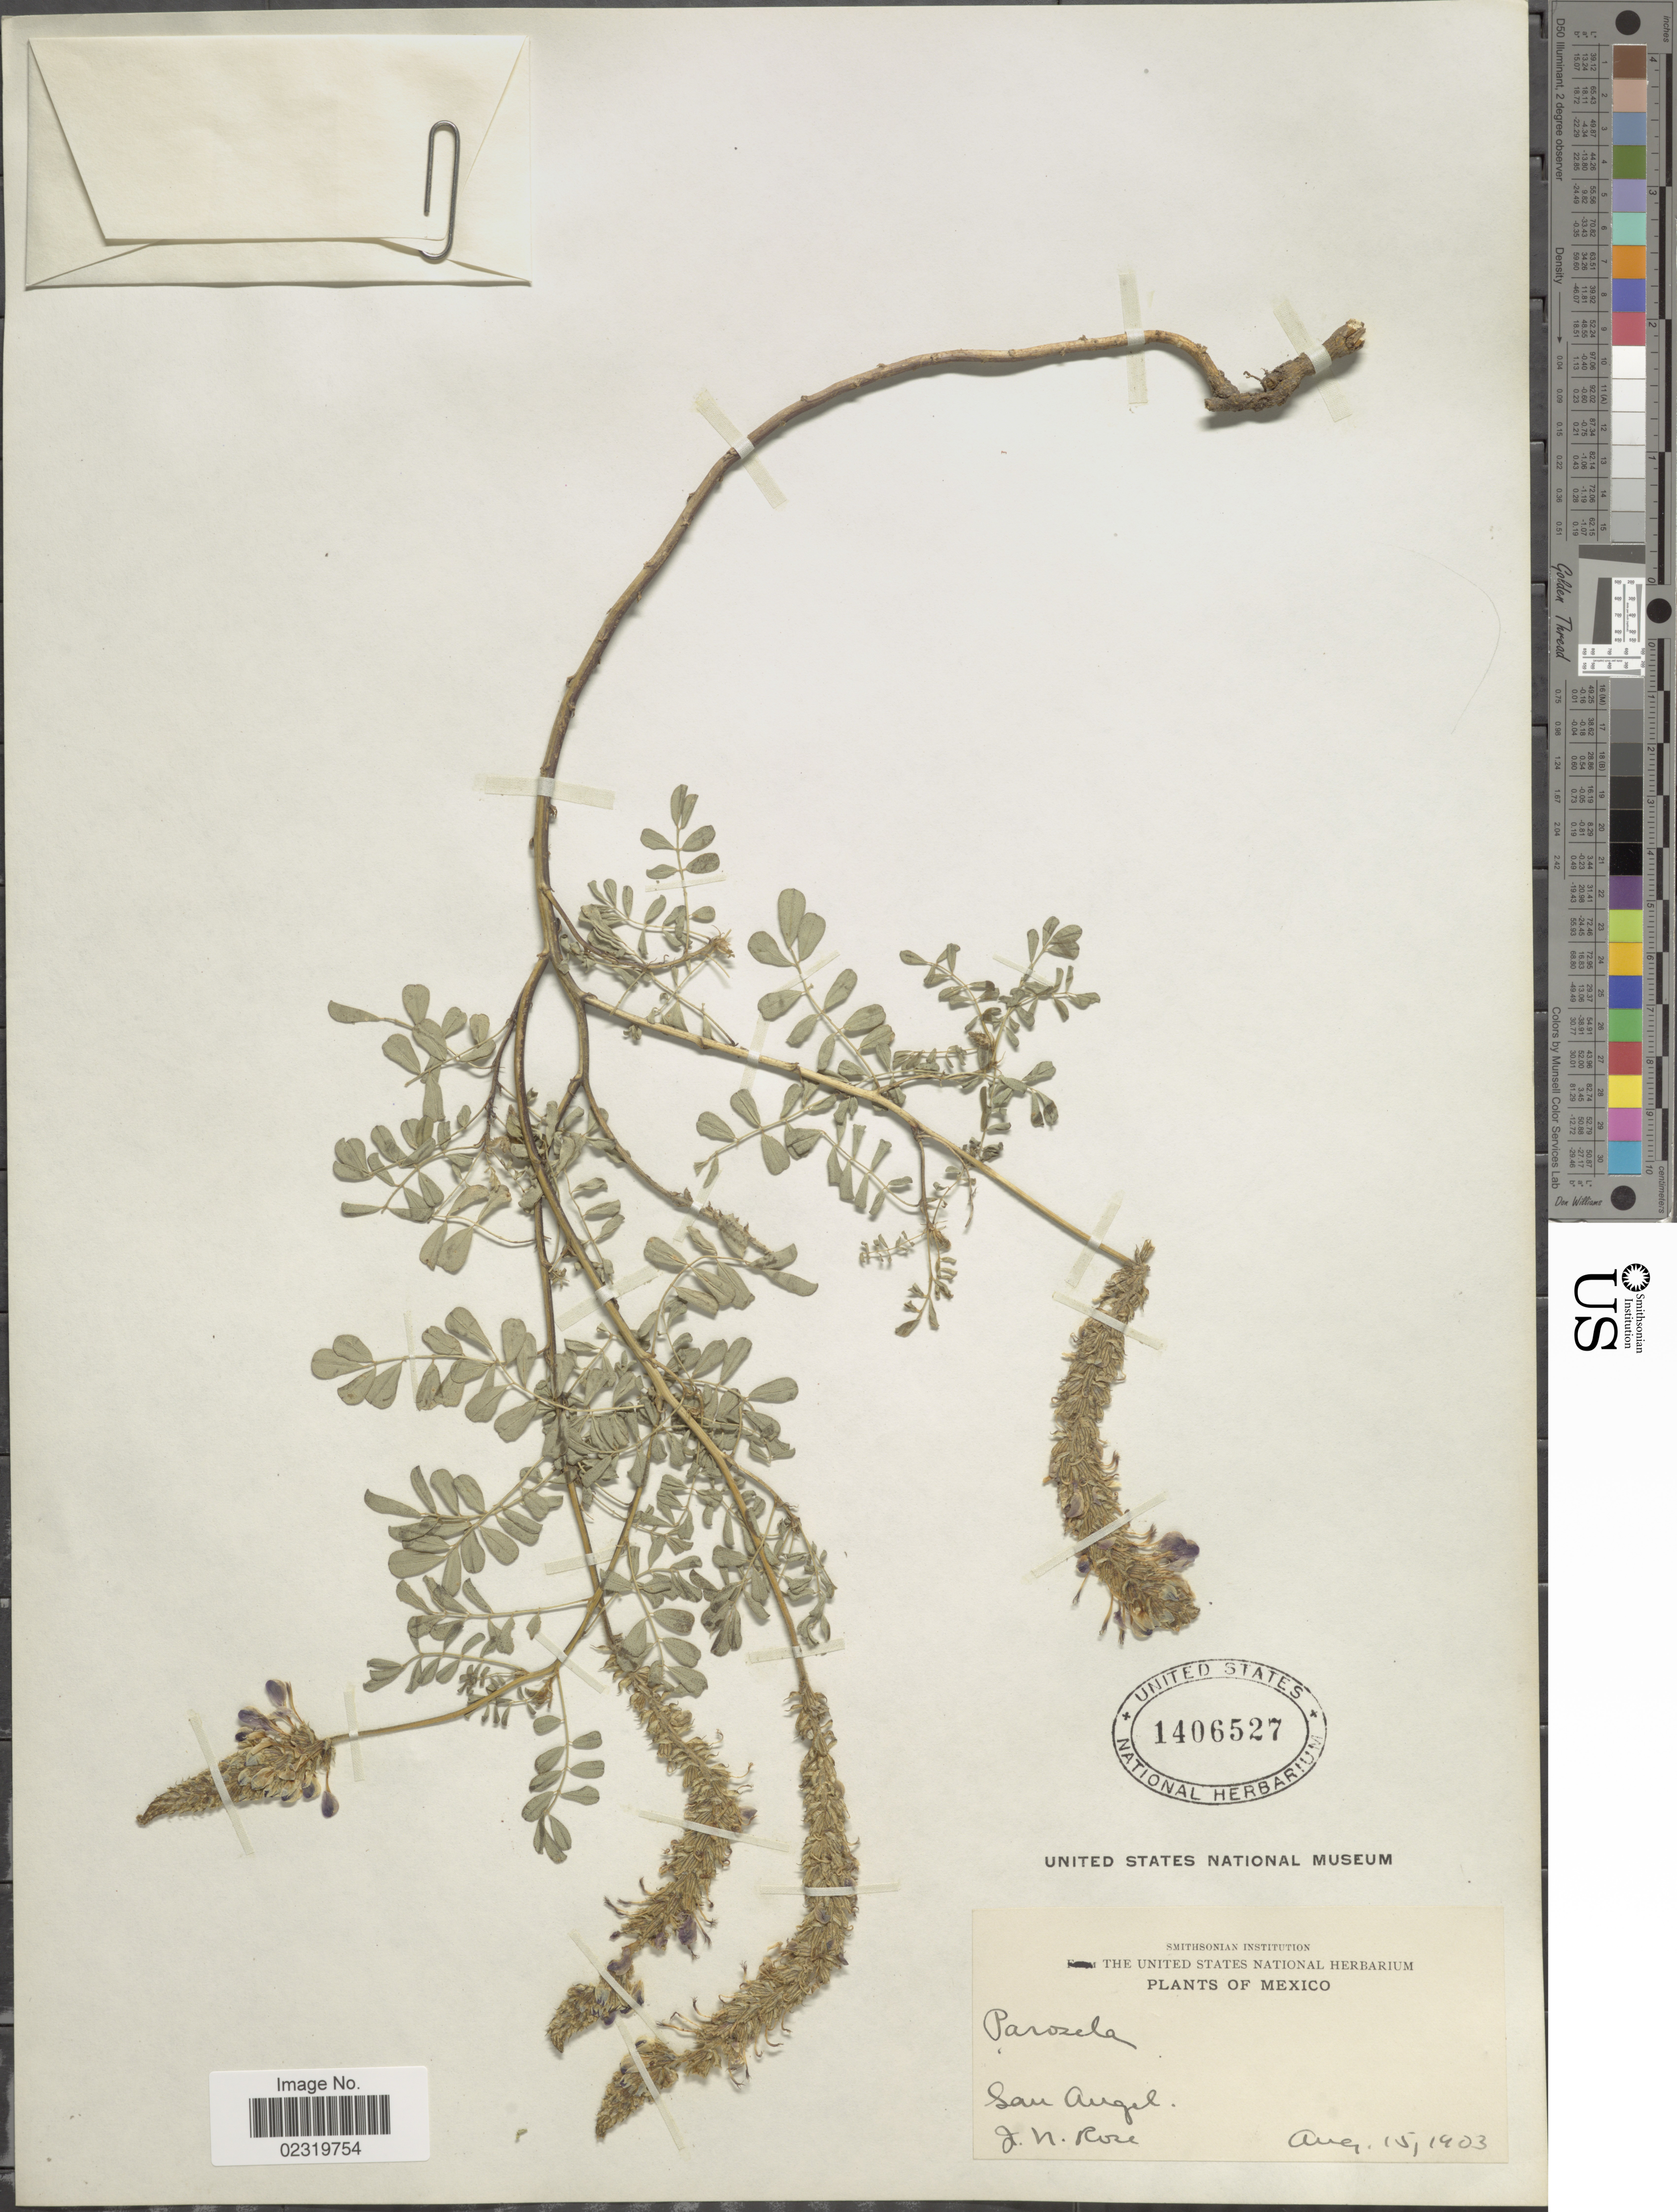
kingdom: Plantae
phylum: Tracheophyta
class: Magnoliopsida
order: Fabales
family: Fabaceae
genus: Dalea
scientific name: Dalea obovatifolia var. obovatifolia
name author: Ortega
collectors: J. N. Rose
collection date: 1903-08-15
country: Mexico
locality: San Angel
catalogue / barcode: US 1406527